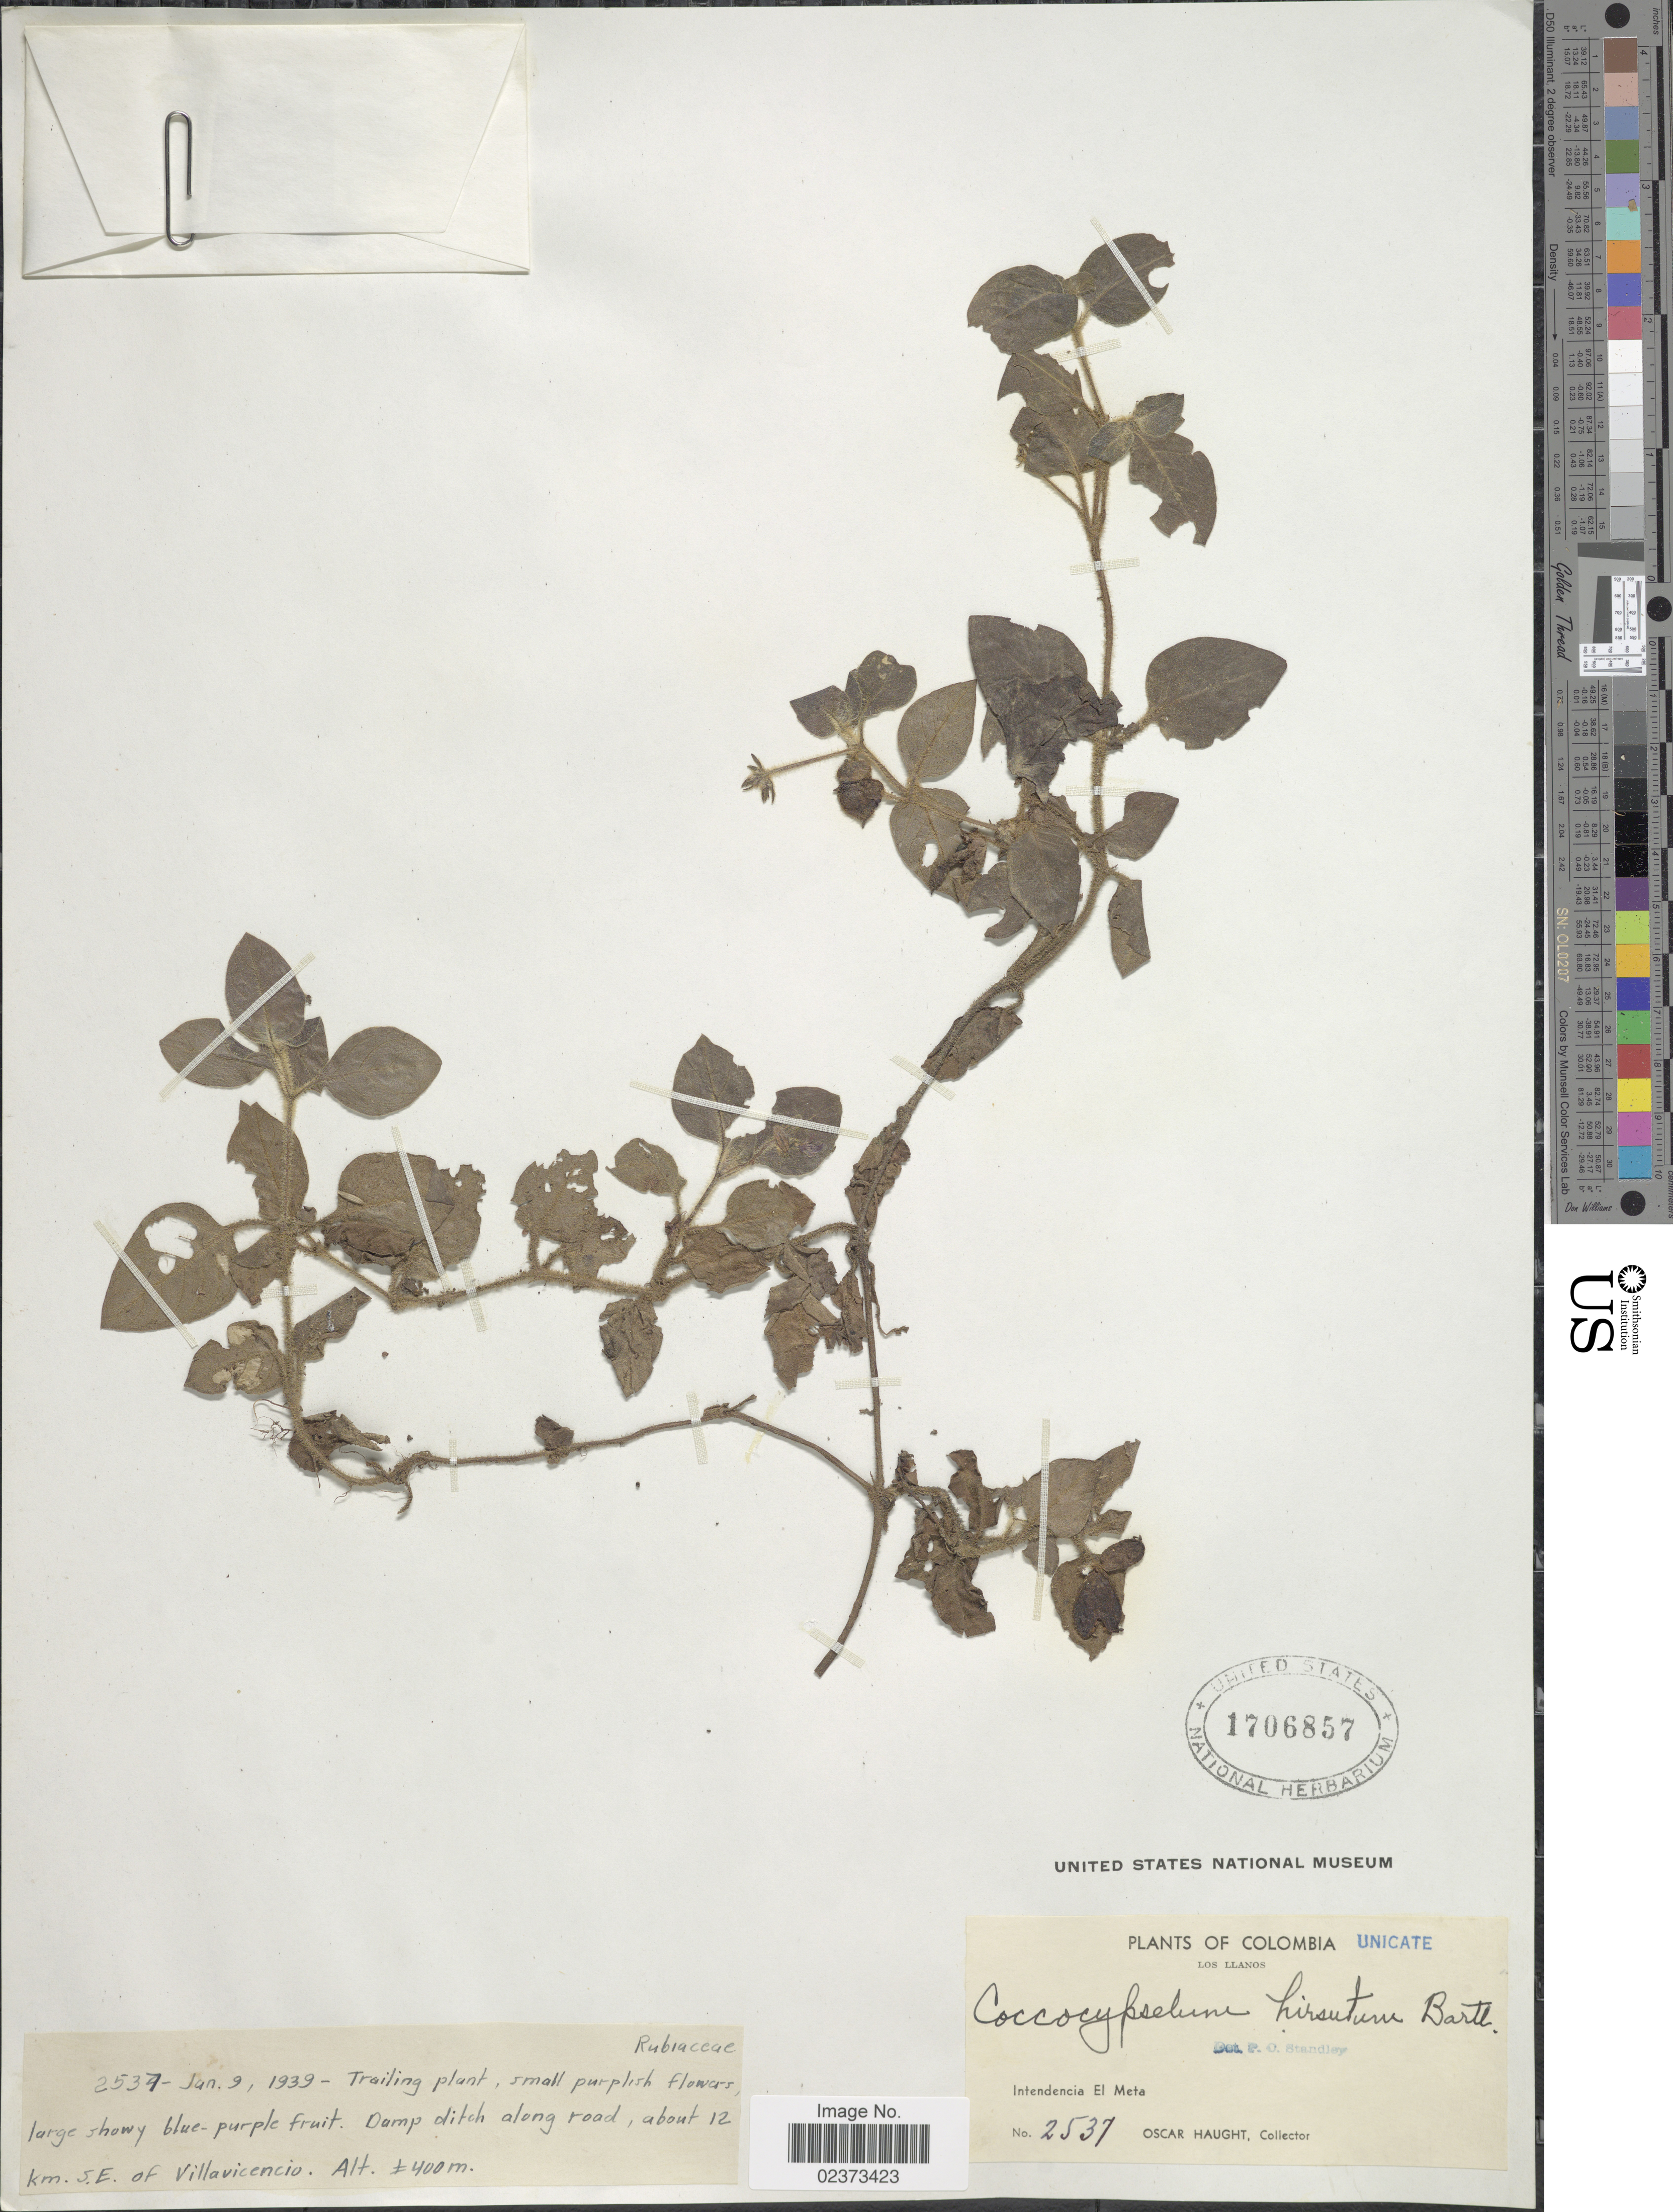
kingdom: Plantae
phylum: Tracheophyta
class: Magnoliopsida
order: Gentianales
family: Rubiaceae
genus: Coccocypselum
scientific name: Coccocypselum hirsutum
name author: Bartl. ex DC.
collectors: O. Haught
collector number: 2537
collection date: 1939-01-09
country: Colombia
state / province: Meta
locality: Damp ditch along road, about 12 km. S.E. of Villavicencio, Intendencia El Meta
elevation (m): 400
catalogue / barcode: US 1706857